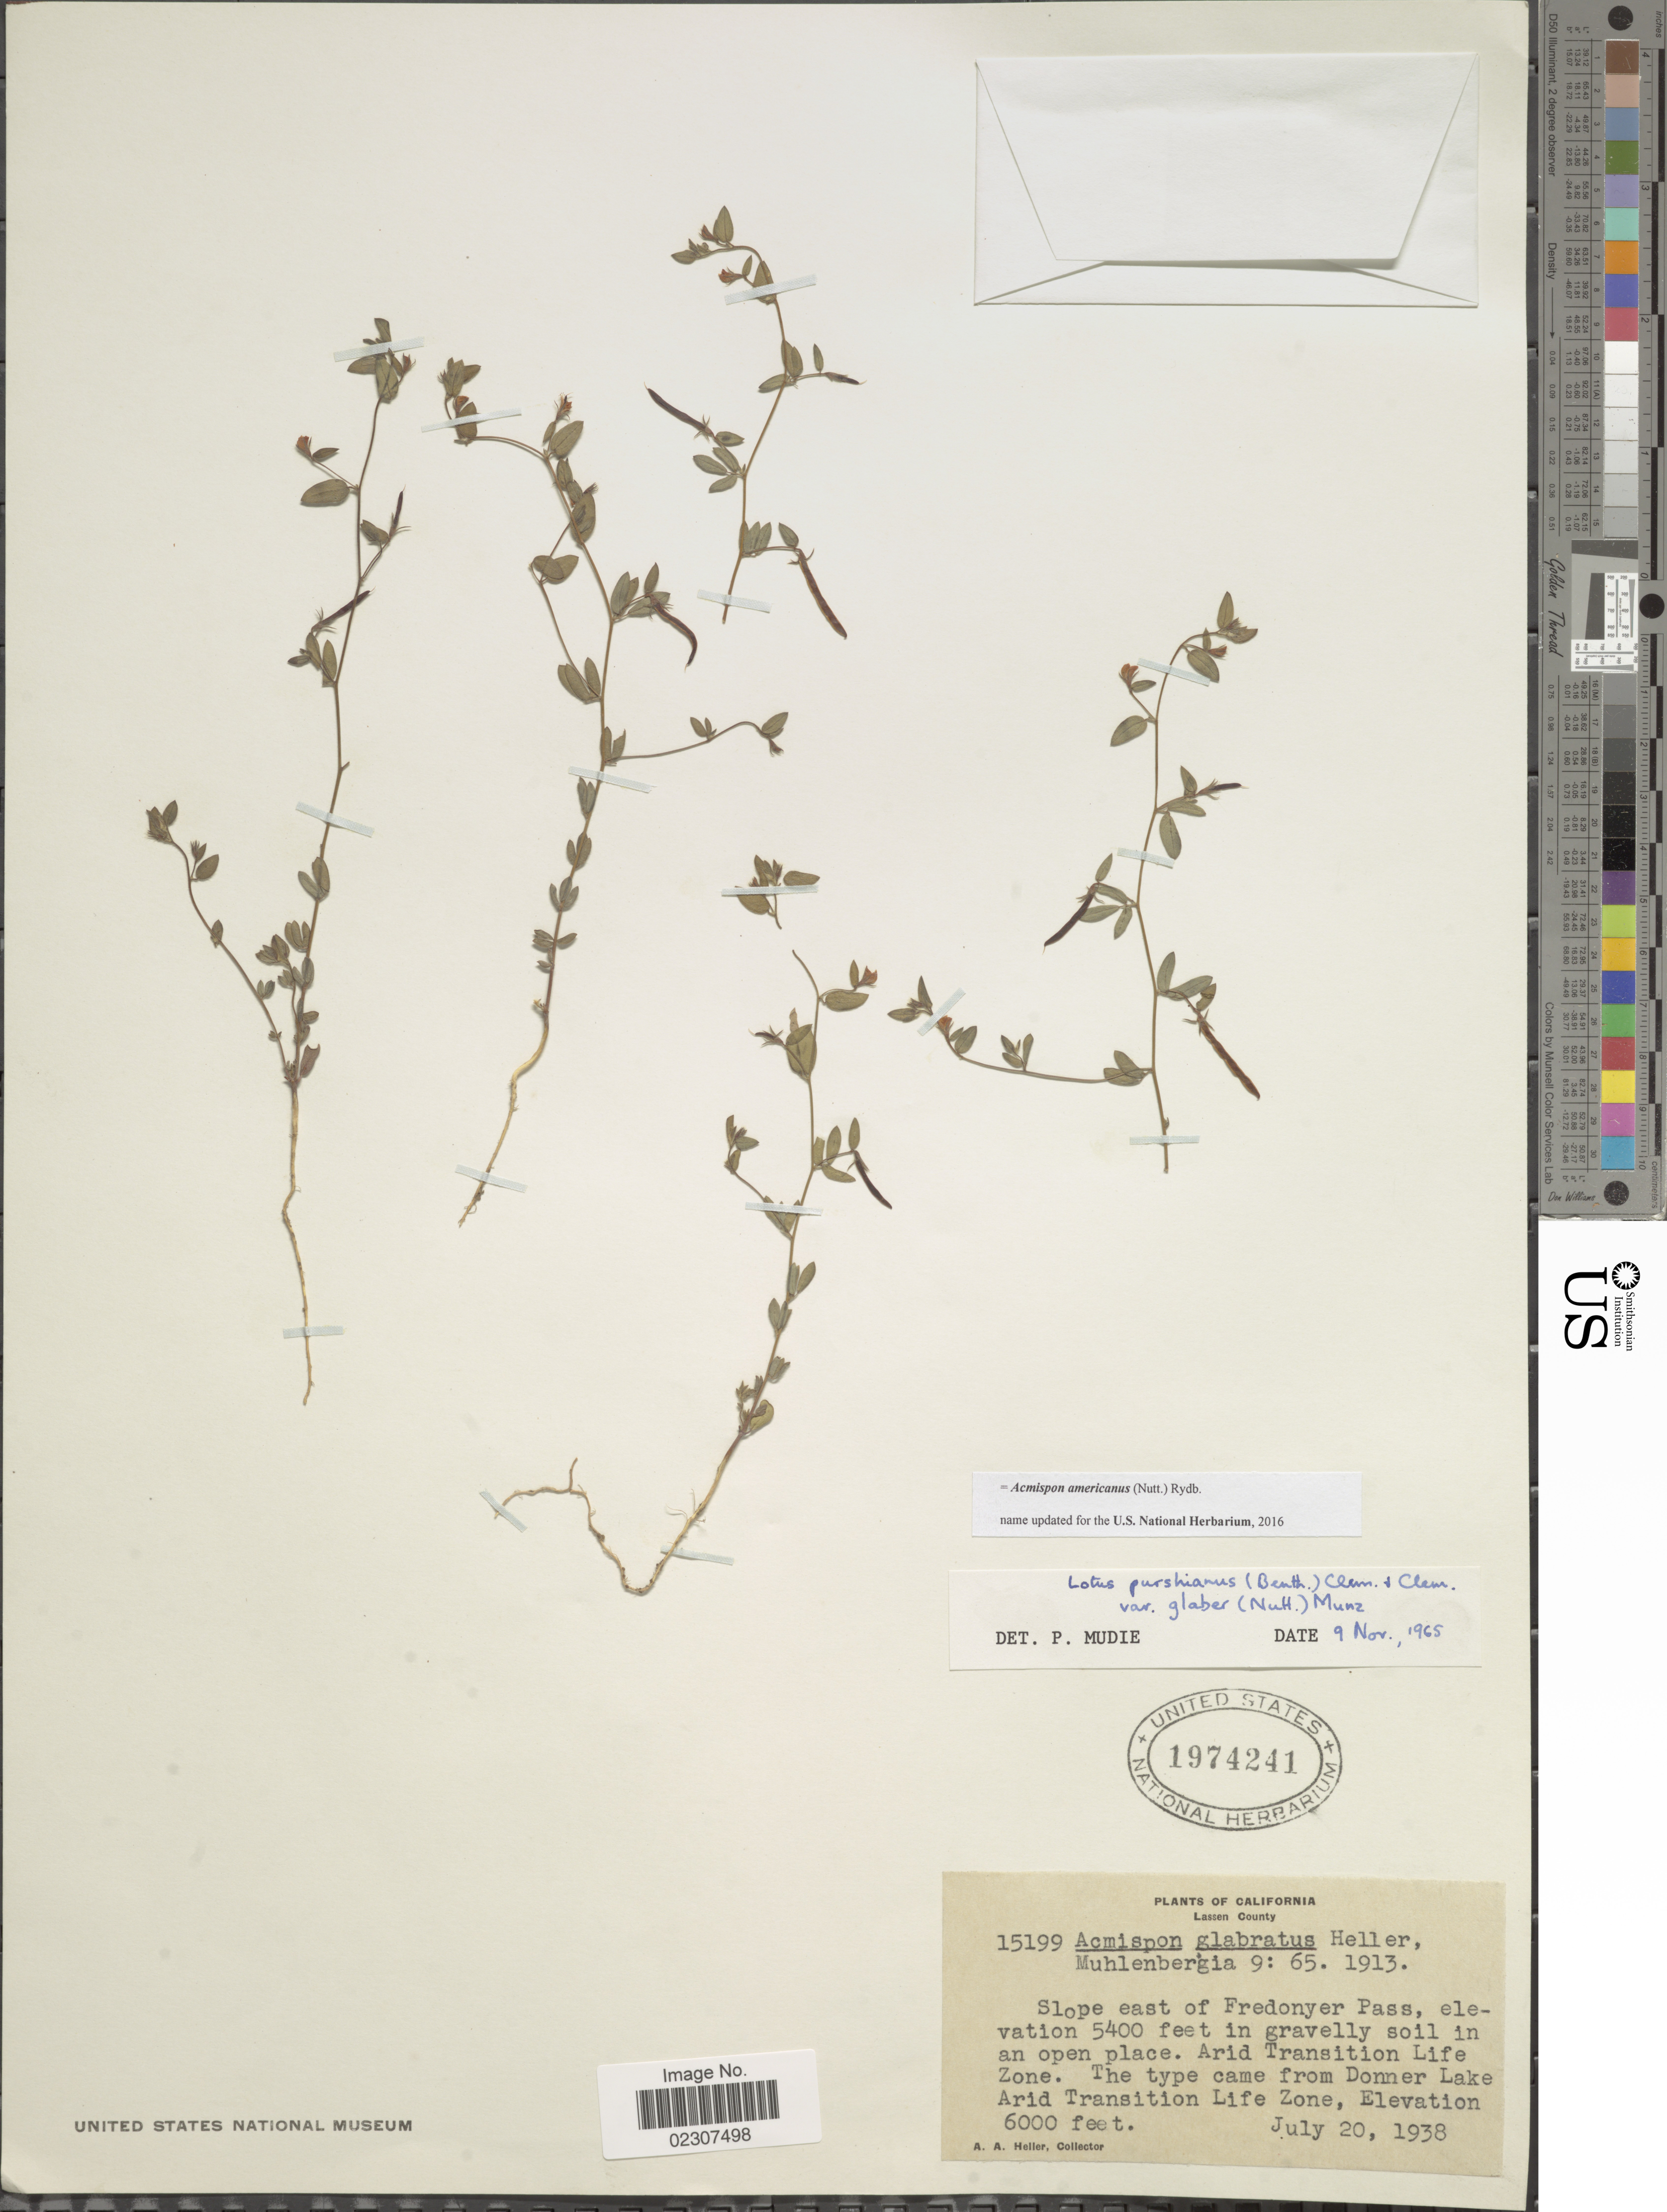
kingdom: Plantae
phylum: Tracheophyta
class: Magnoliopsida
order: Fabales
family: Fabaceae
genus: Acmispon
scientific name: Acmispon americanus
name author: (Nutt.) Rydb.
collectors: A. A. Heller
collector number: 15199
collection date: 1938-07-20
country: United States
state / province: California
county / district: Lassen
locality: California, Lassen County, Slope east of Fredonyer Pass.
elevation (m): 1646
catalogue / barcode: US 1974241